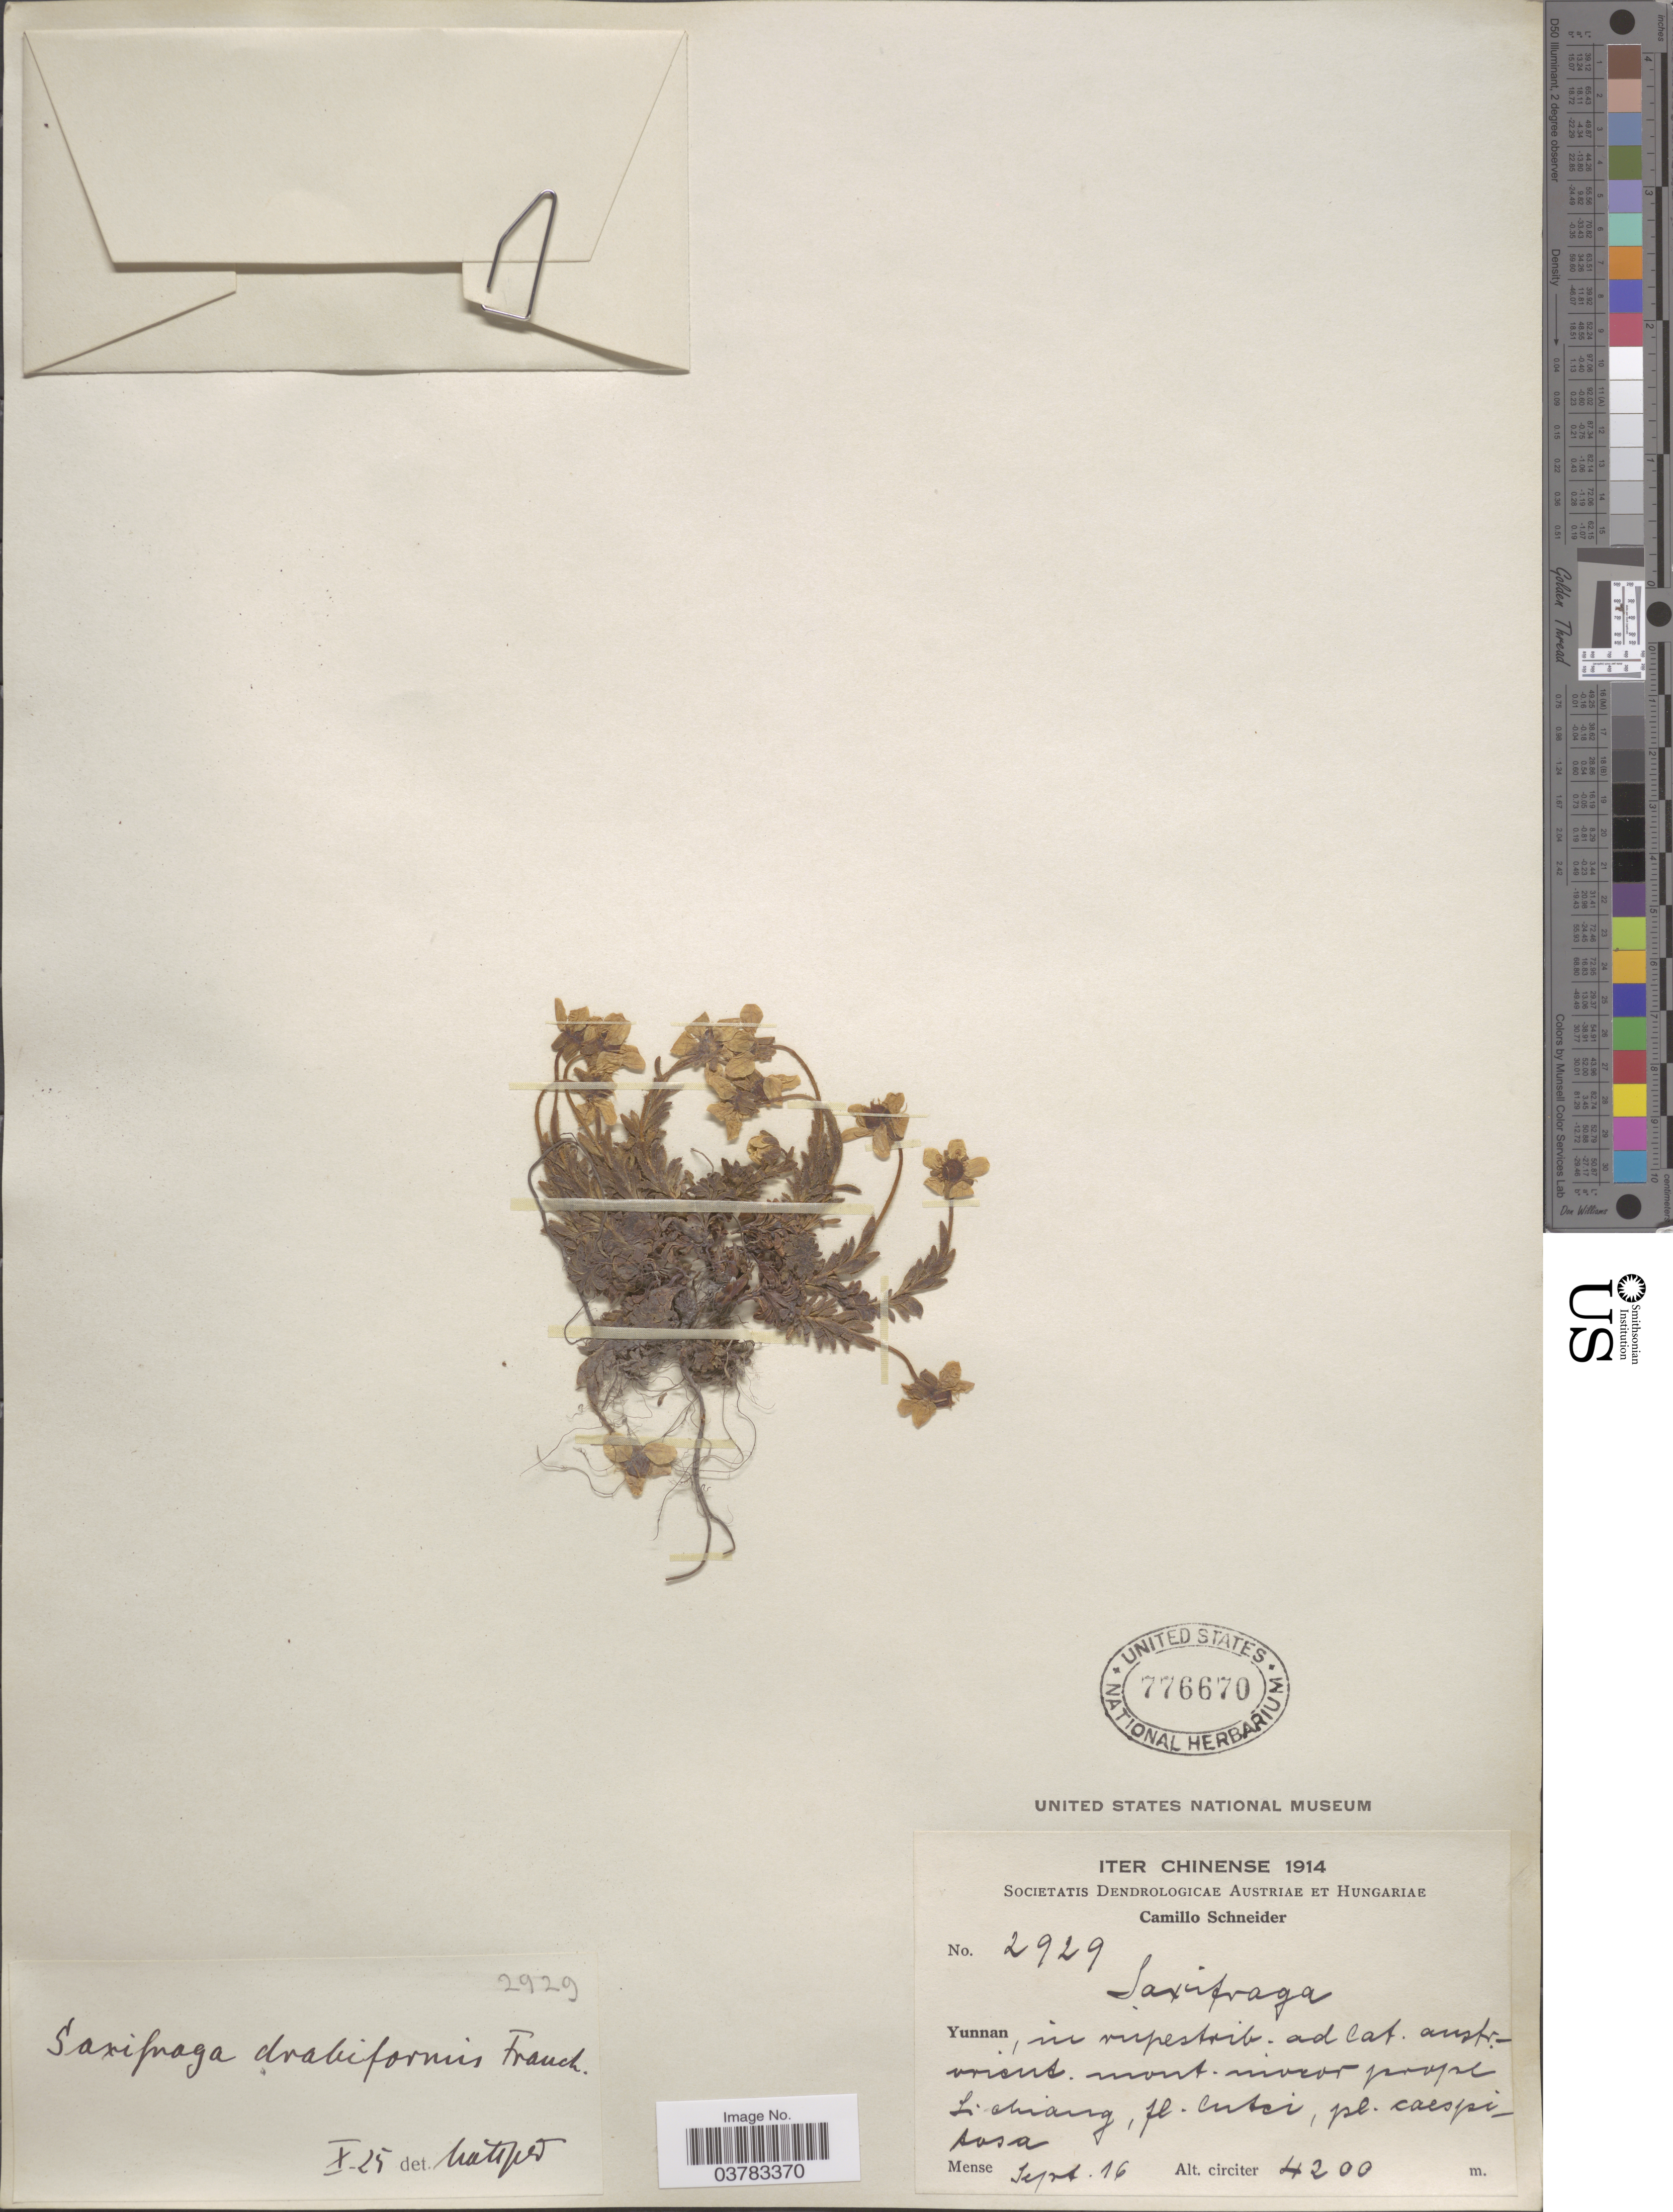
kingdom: Plantae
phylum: Tracheophyta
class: Magnoliopsida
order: Saxifragales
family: Saxifragaceae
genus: Saxifraga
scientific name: Saxifraga drabiformis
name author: Franch.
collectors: C. K. Schneider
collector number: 2929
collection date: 1914-09-16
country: China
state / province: Yunnan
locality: Iter Chinense 1914. In rupestrib. ad. lat. austr.- orient. mont. moro prope Lichiang.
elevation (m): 4200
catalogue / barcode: US 776670